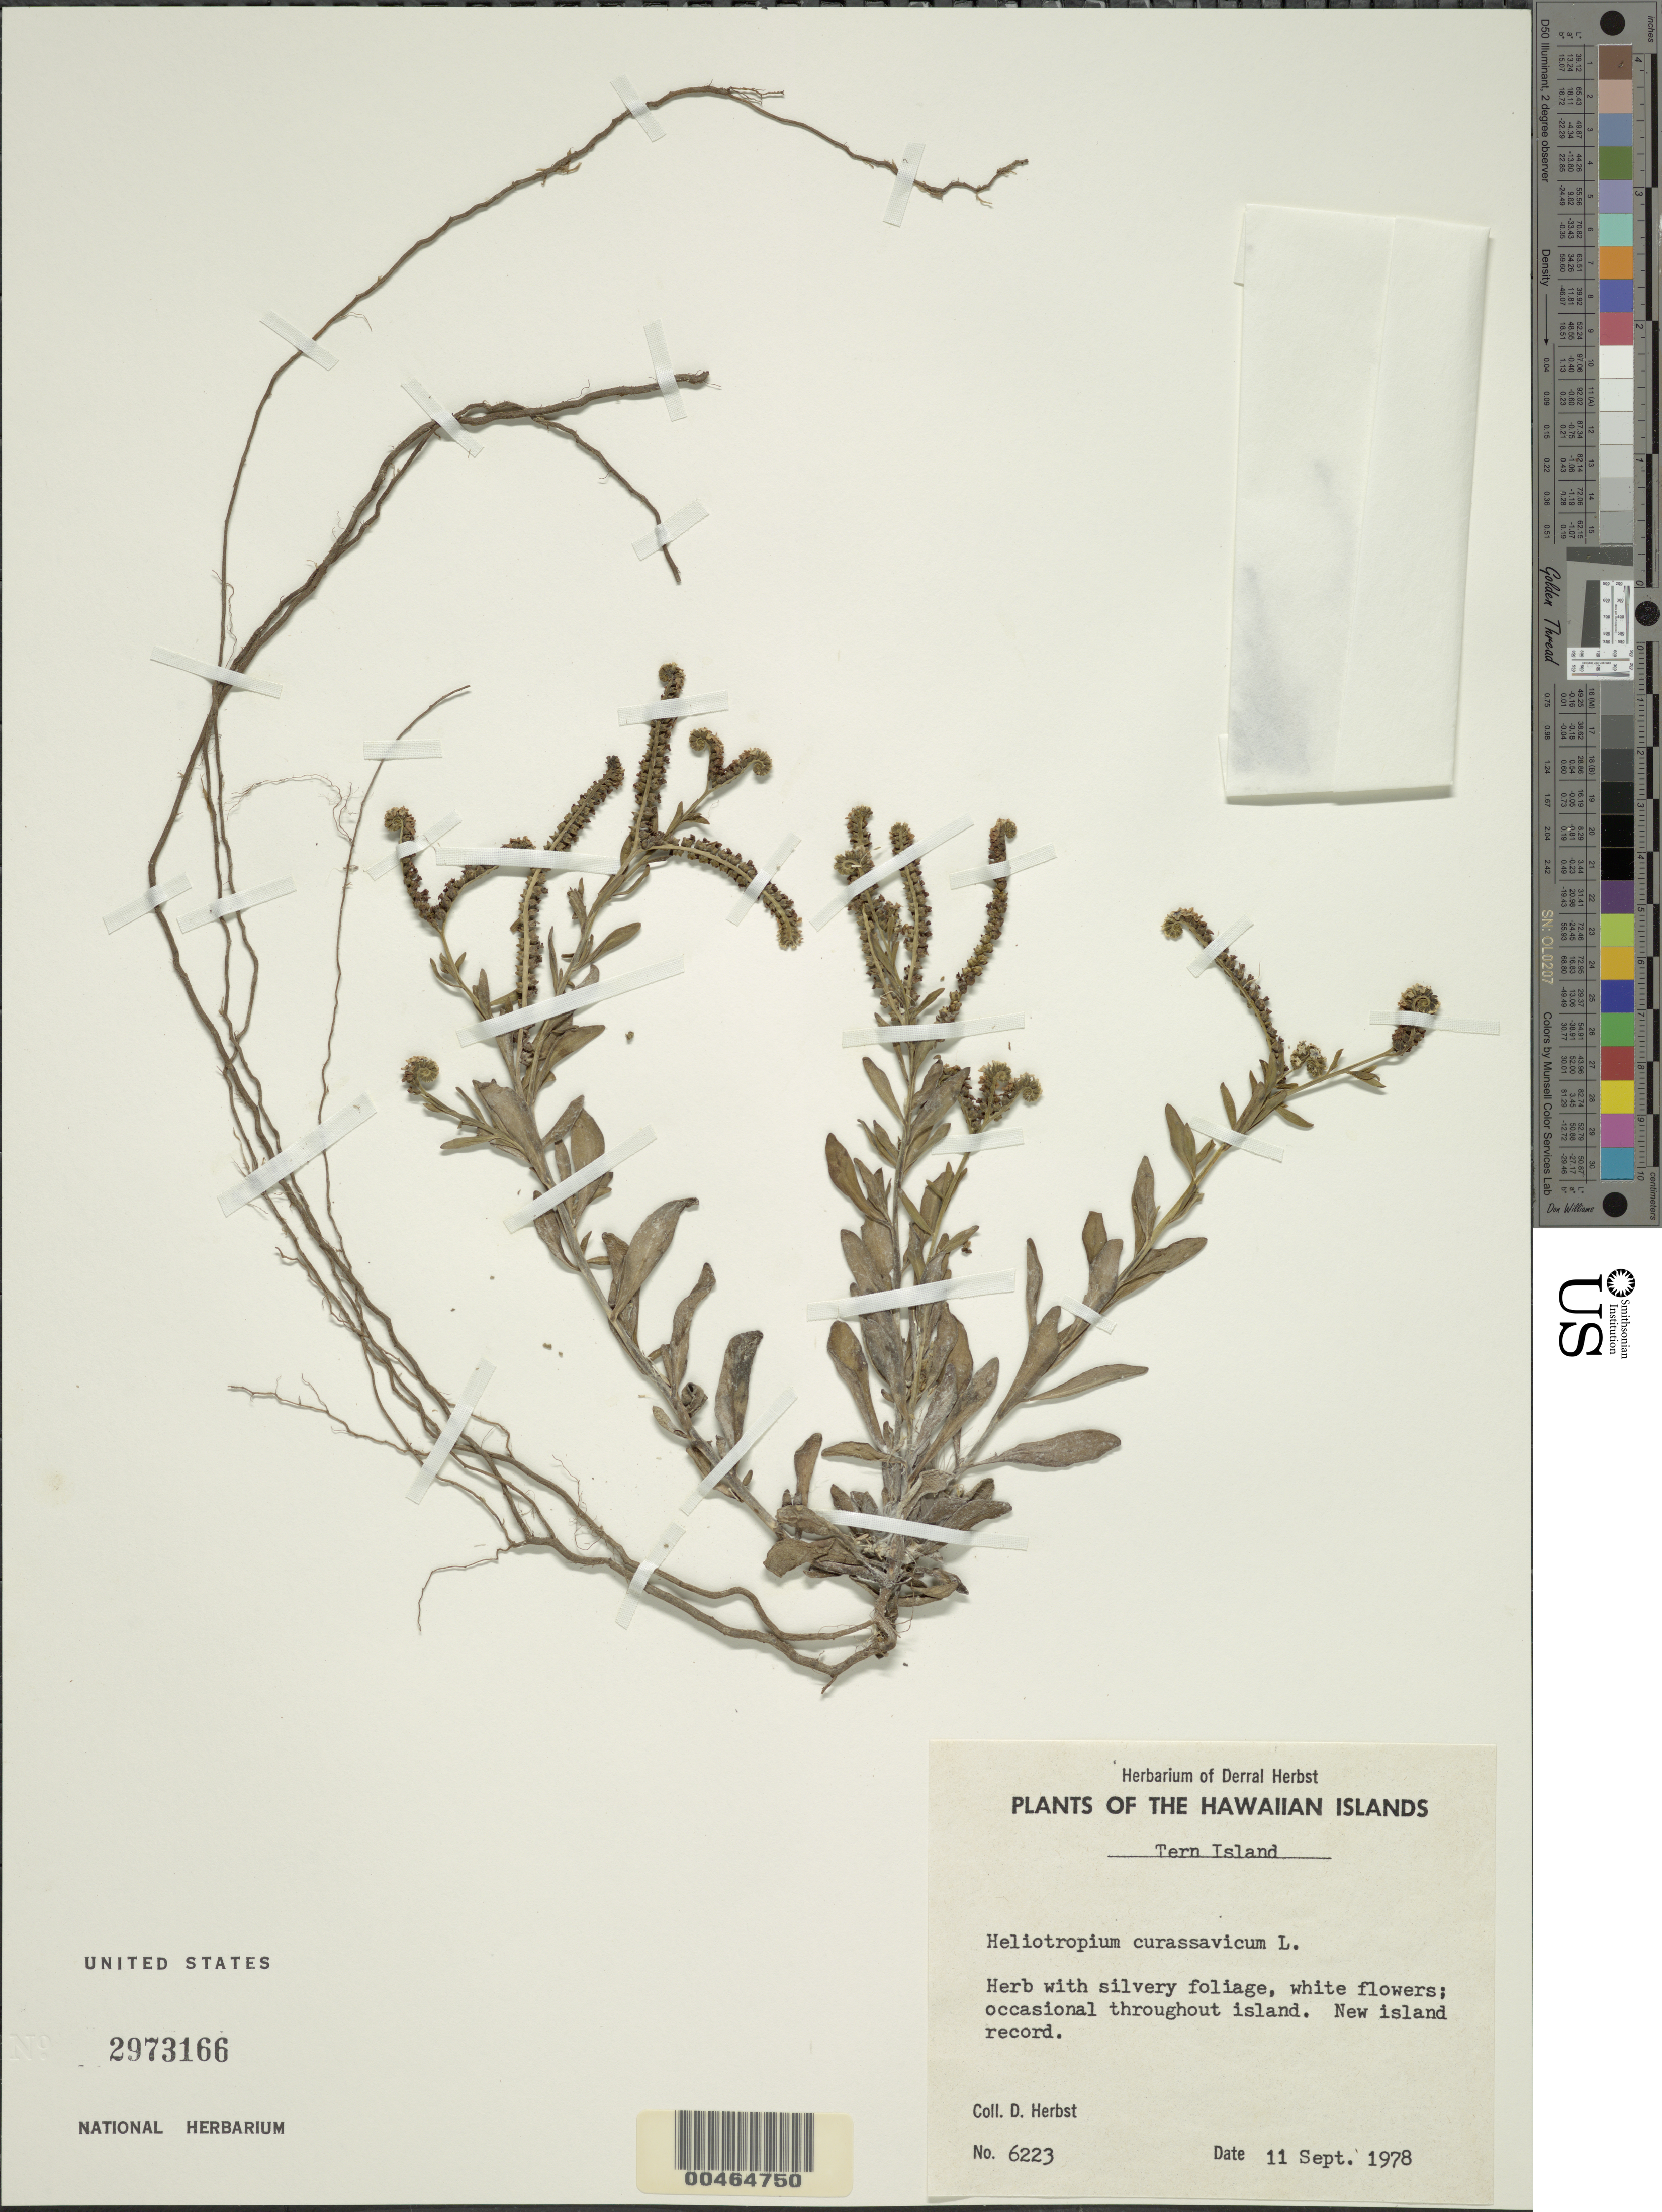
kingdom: Plantae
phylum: Tracheophyta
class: Magnoliopsida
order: Boraginales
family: Heliotropiaceae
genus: Heliotropium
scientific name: Heliotropium curassavicum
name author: L.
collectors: D. R. Herbst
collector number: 6223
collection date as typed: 11 Sep 1978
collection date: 1978-09-11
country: United States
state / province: Hawaii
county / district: Honolulu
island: Oahu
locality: Tern Island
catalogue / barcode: US 2973166